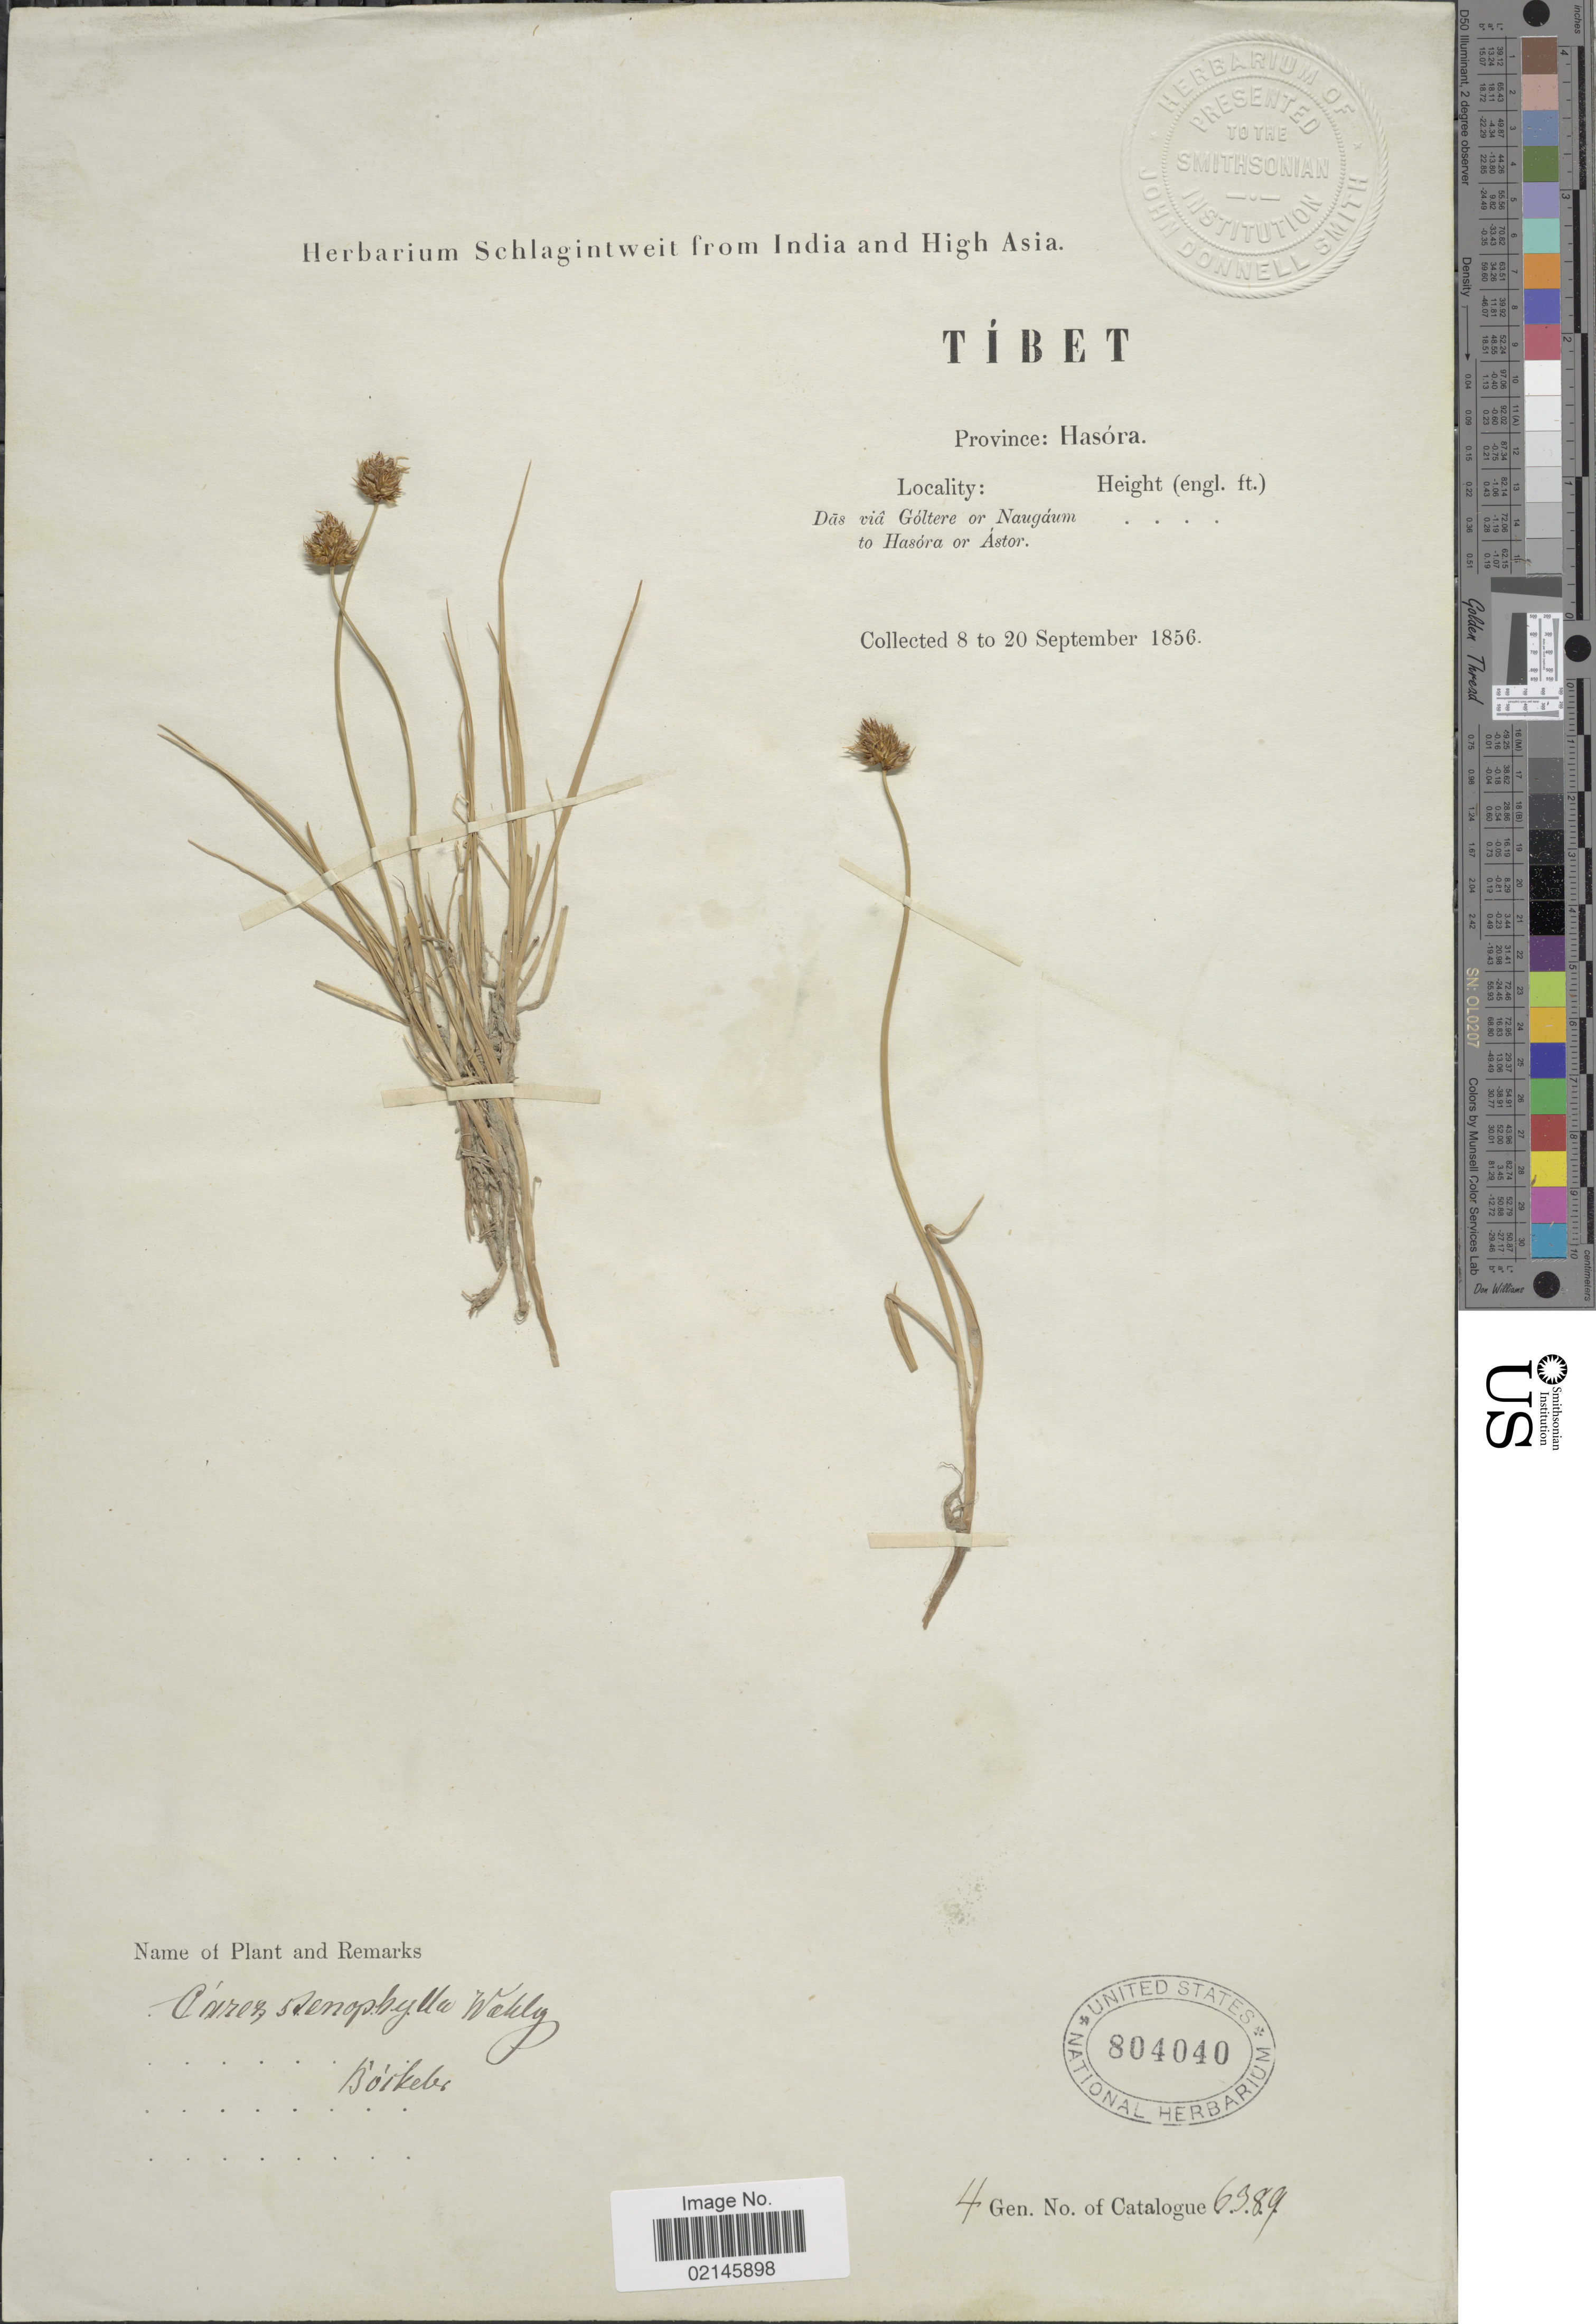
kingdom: Plantae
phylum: Tracheophyta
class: Liliopsida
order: Poales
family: Cyperaceae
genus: Carex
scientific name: Carex stenophylla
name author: Wahlenb.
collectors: ex herb. Schlagintweit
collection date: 1856-09-08/1856-09-20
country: China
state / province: Xizang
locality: Tibet. Province Hasora. Das via Goltere or Naugaum to Hasora or Astor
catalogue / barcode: US 804040